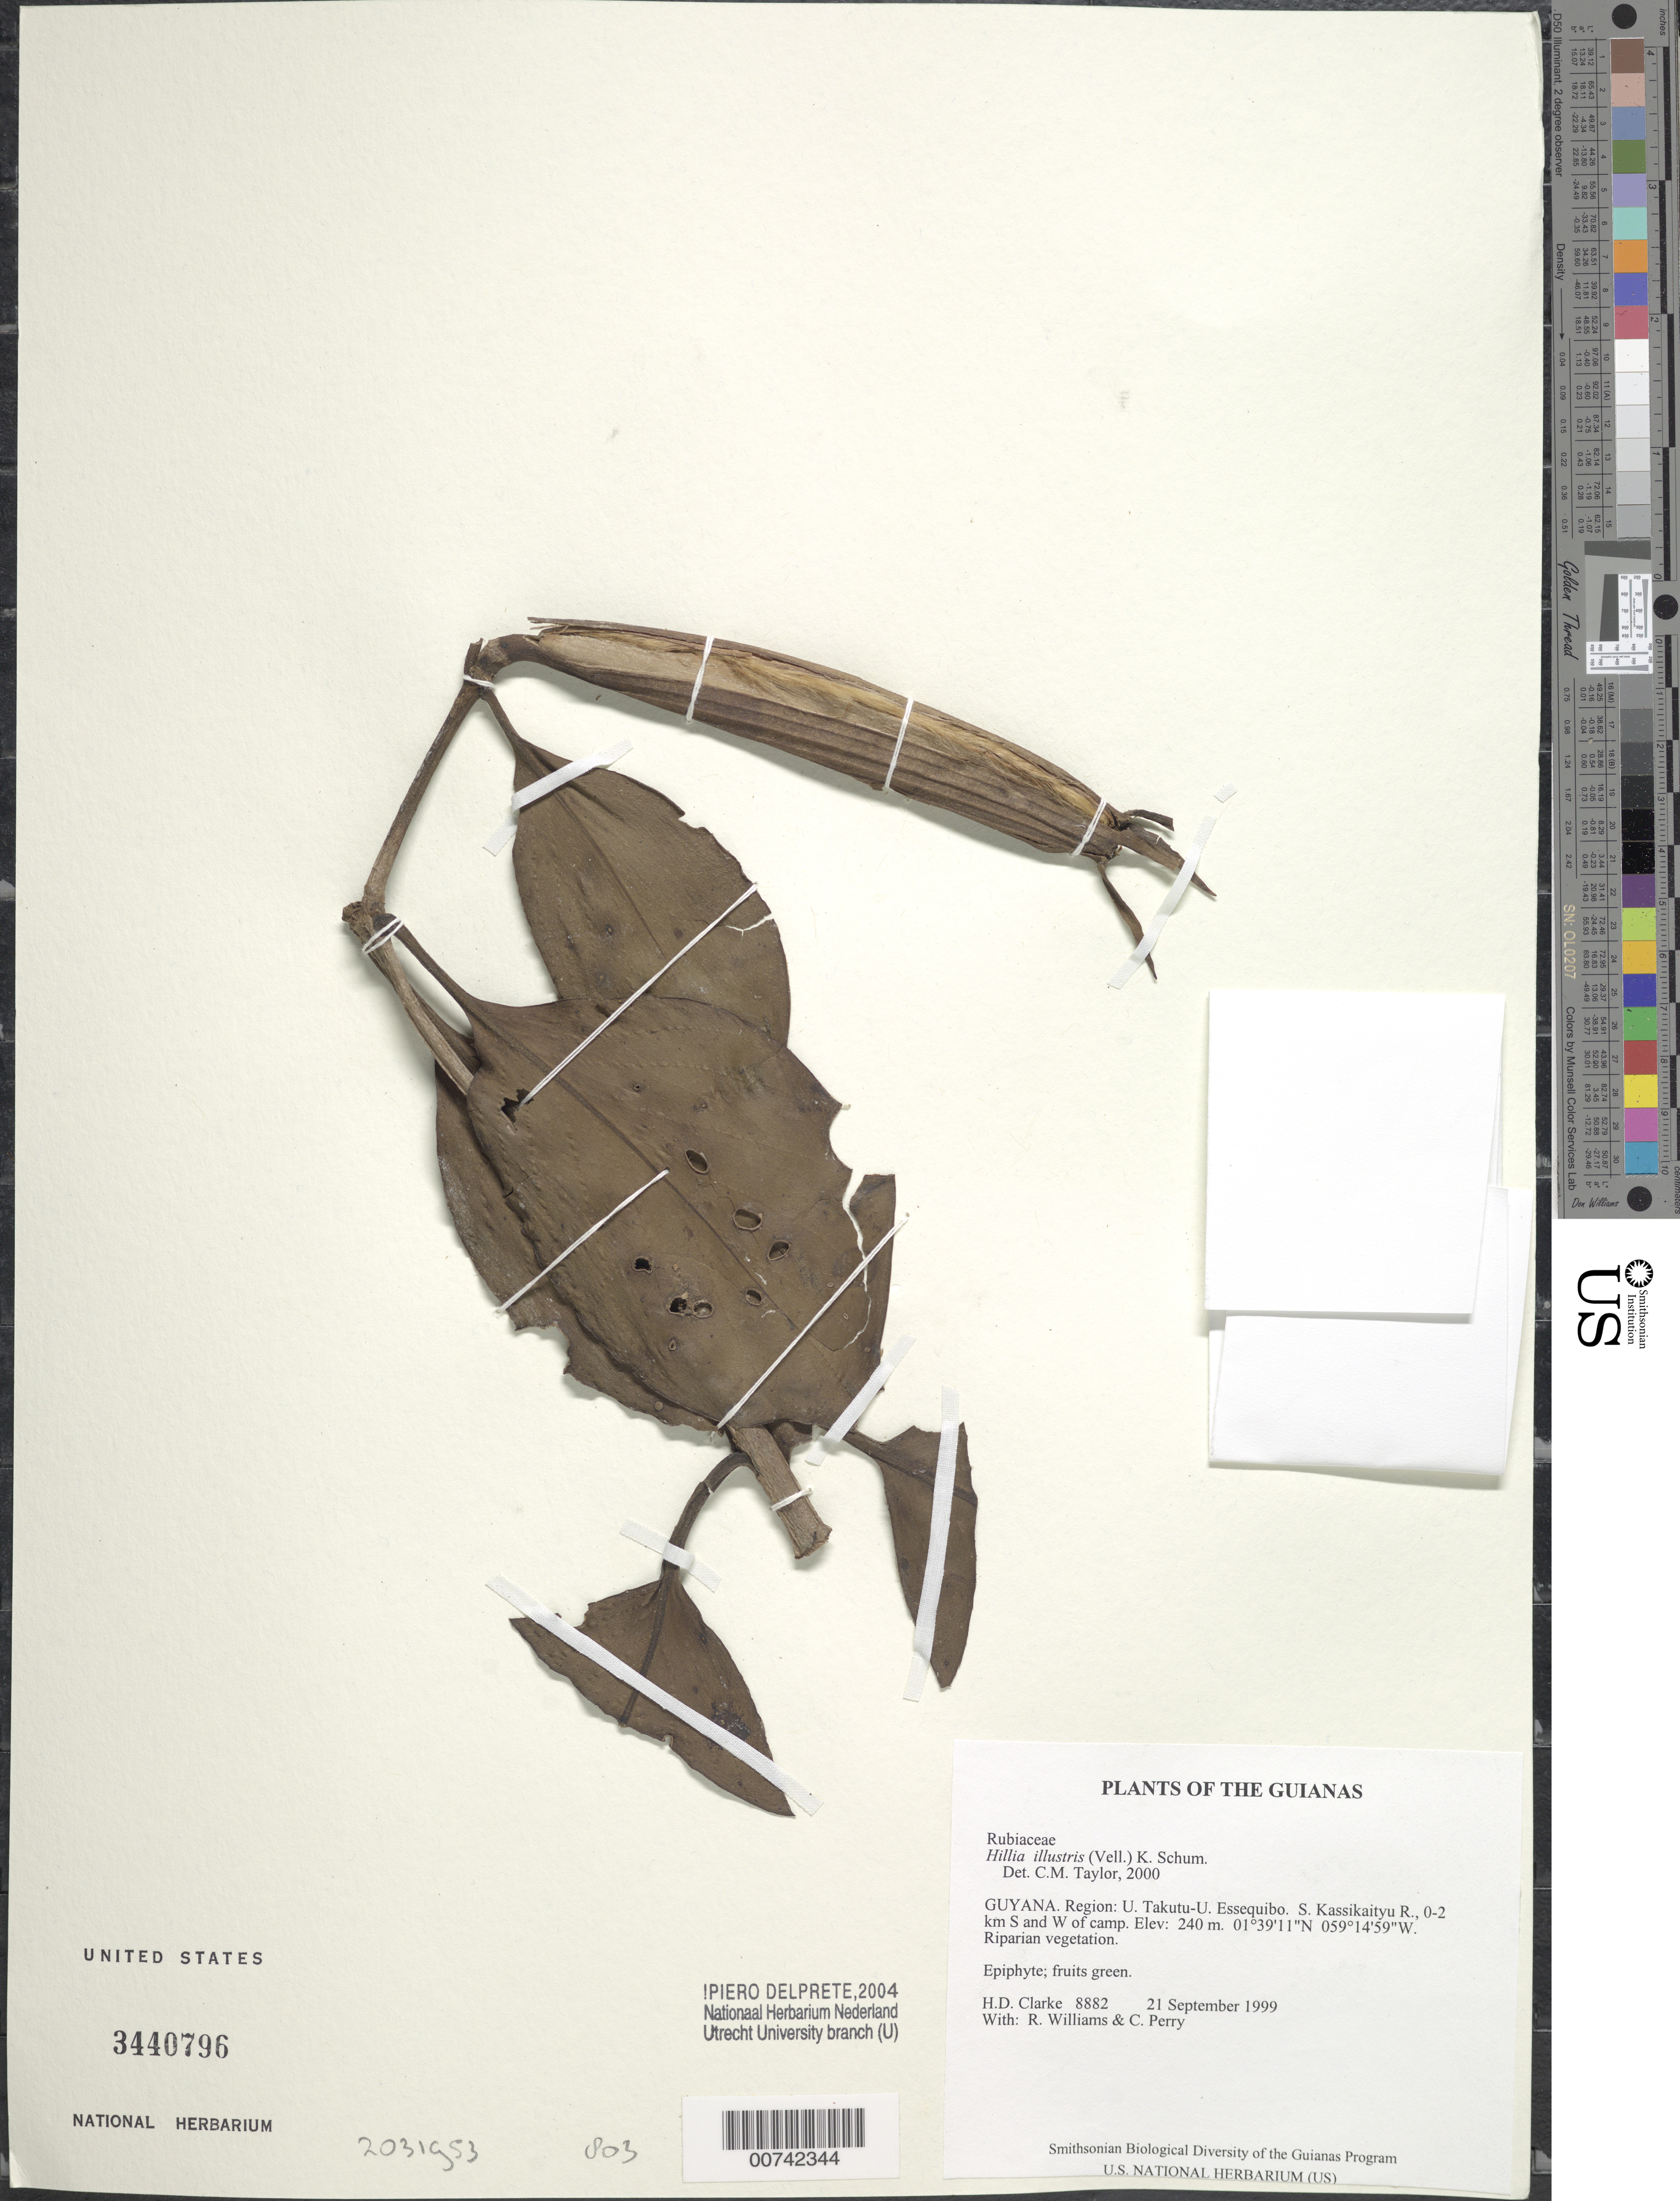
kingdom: Plantae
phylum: Tracheophyta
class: Magnoliopsida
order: Gentianales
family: Rubiaceae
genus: Hillia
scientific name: Hillia illustris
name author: (Vell.) K. Schum.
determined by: Taylor, Charlotte M.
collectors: H. D. Clarke, R. Williams & C. Perry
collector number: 8882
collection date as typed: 21 September 1999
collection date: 1999-09-21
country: Guyana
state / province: U. Takutu-U. Essequibo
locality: S. Kassikaityu R., 0-2 km S and W of camp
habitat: Riparian vegetation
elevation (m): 240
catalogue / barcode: US 3440796